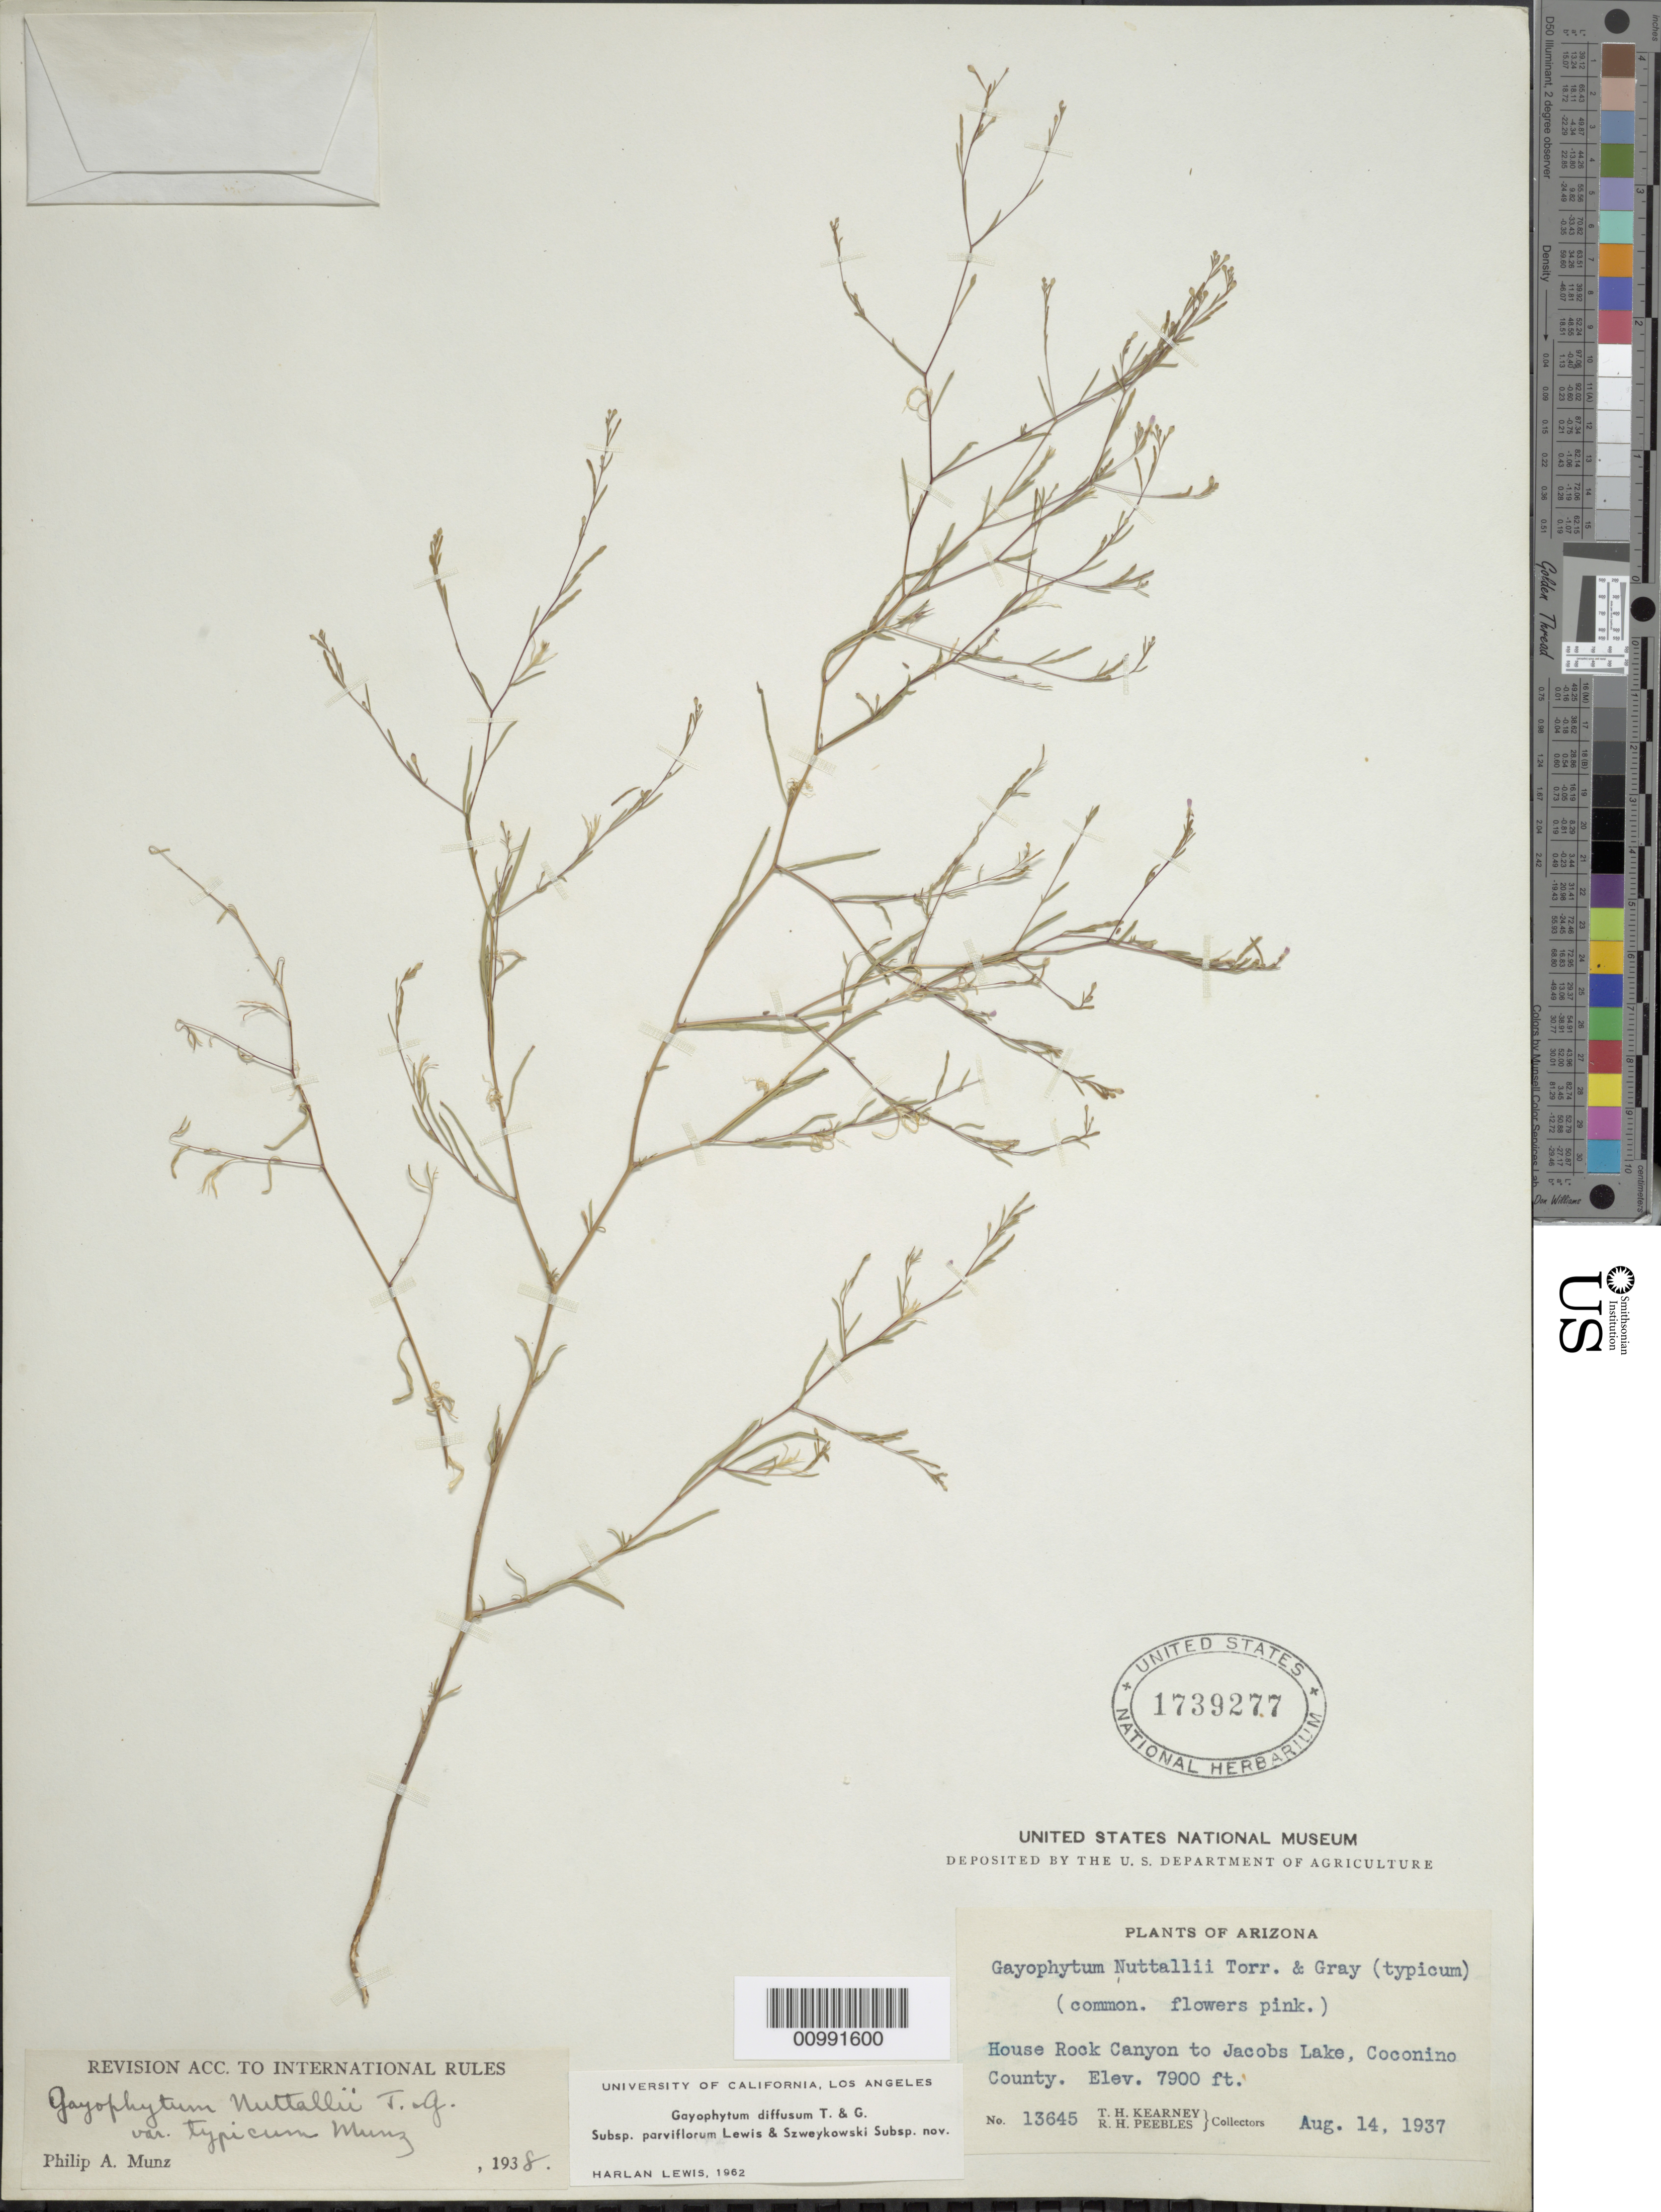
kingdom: Plantae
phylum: Tracheophyta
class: Magnoliopsida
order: Myrtales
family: Onagraceae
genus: Gayophytum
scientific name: Gayophytum diffusum subsp. parviflorum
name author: F. H. Lewis & Szweyk.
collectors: T. H. Kearney & R. H. Peebles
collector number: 13645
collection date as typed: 14 Aug 1937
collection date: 1937-08-14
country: United States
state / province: Arizona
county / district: Coconino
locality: House Rock Canyon to Jacobs Lake.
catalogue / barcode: US 1739277